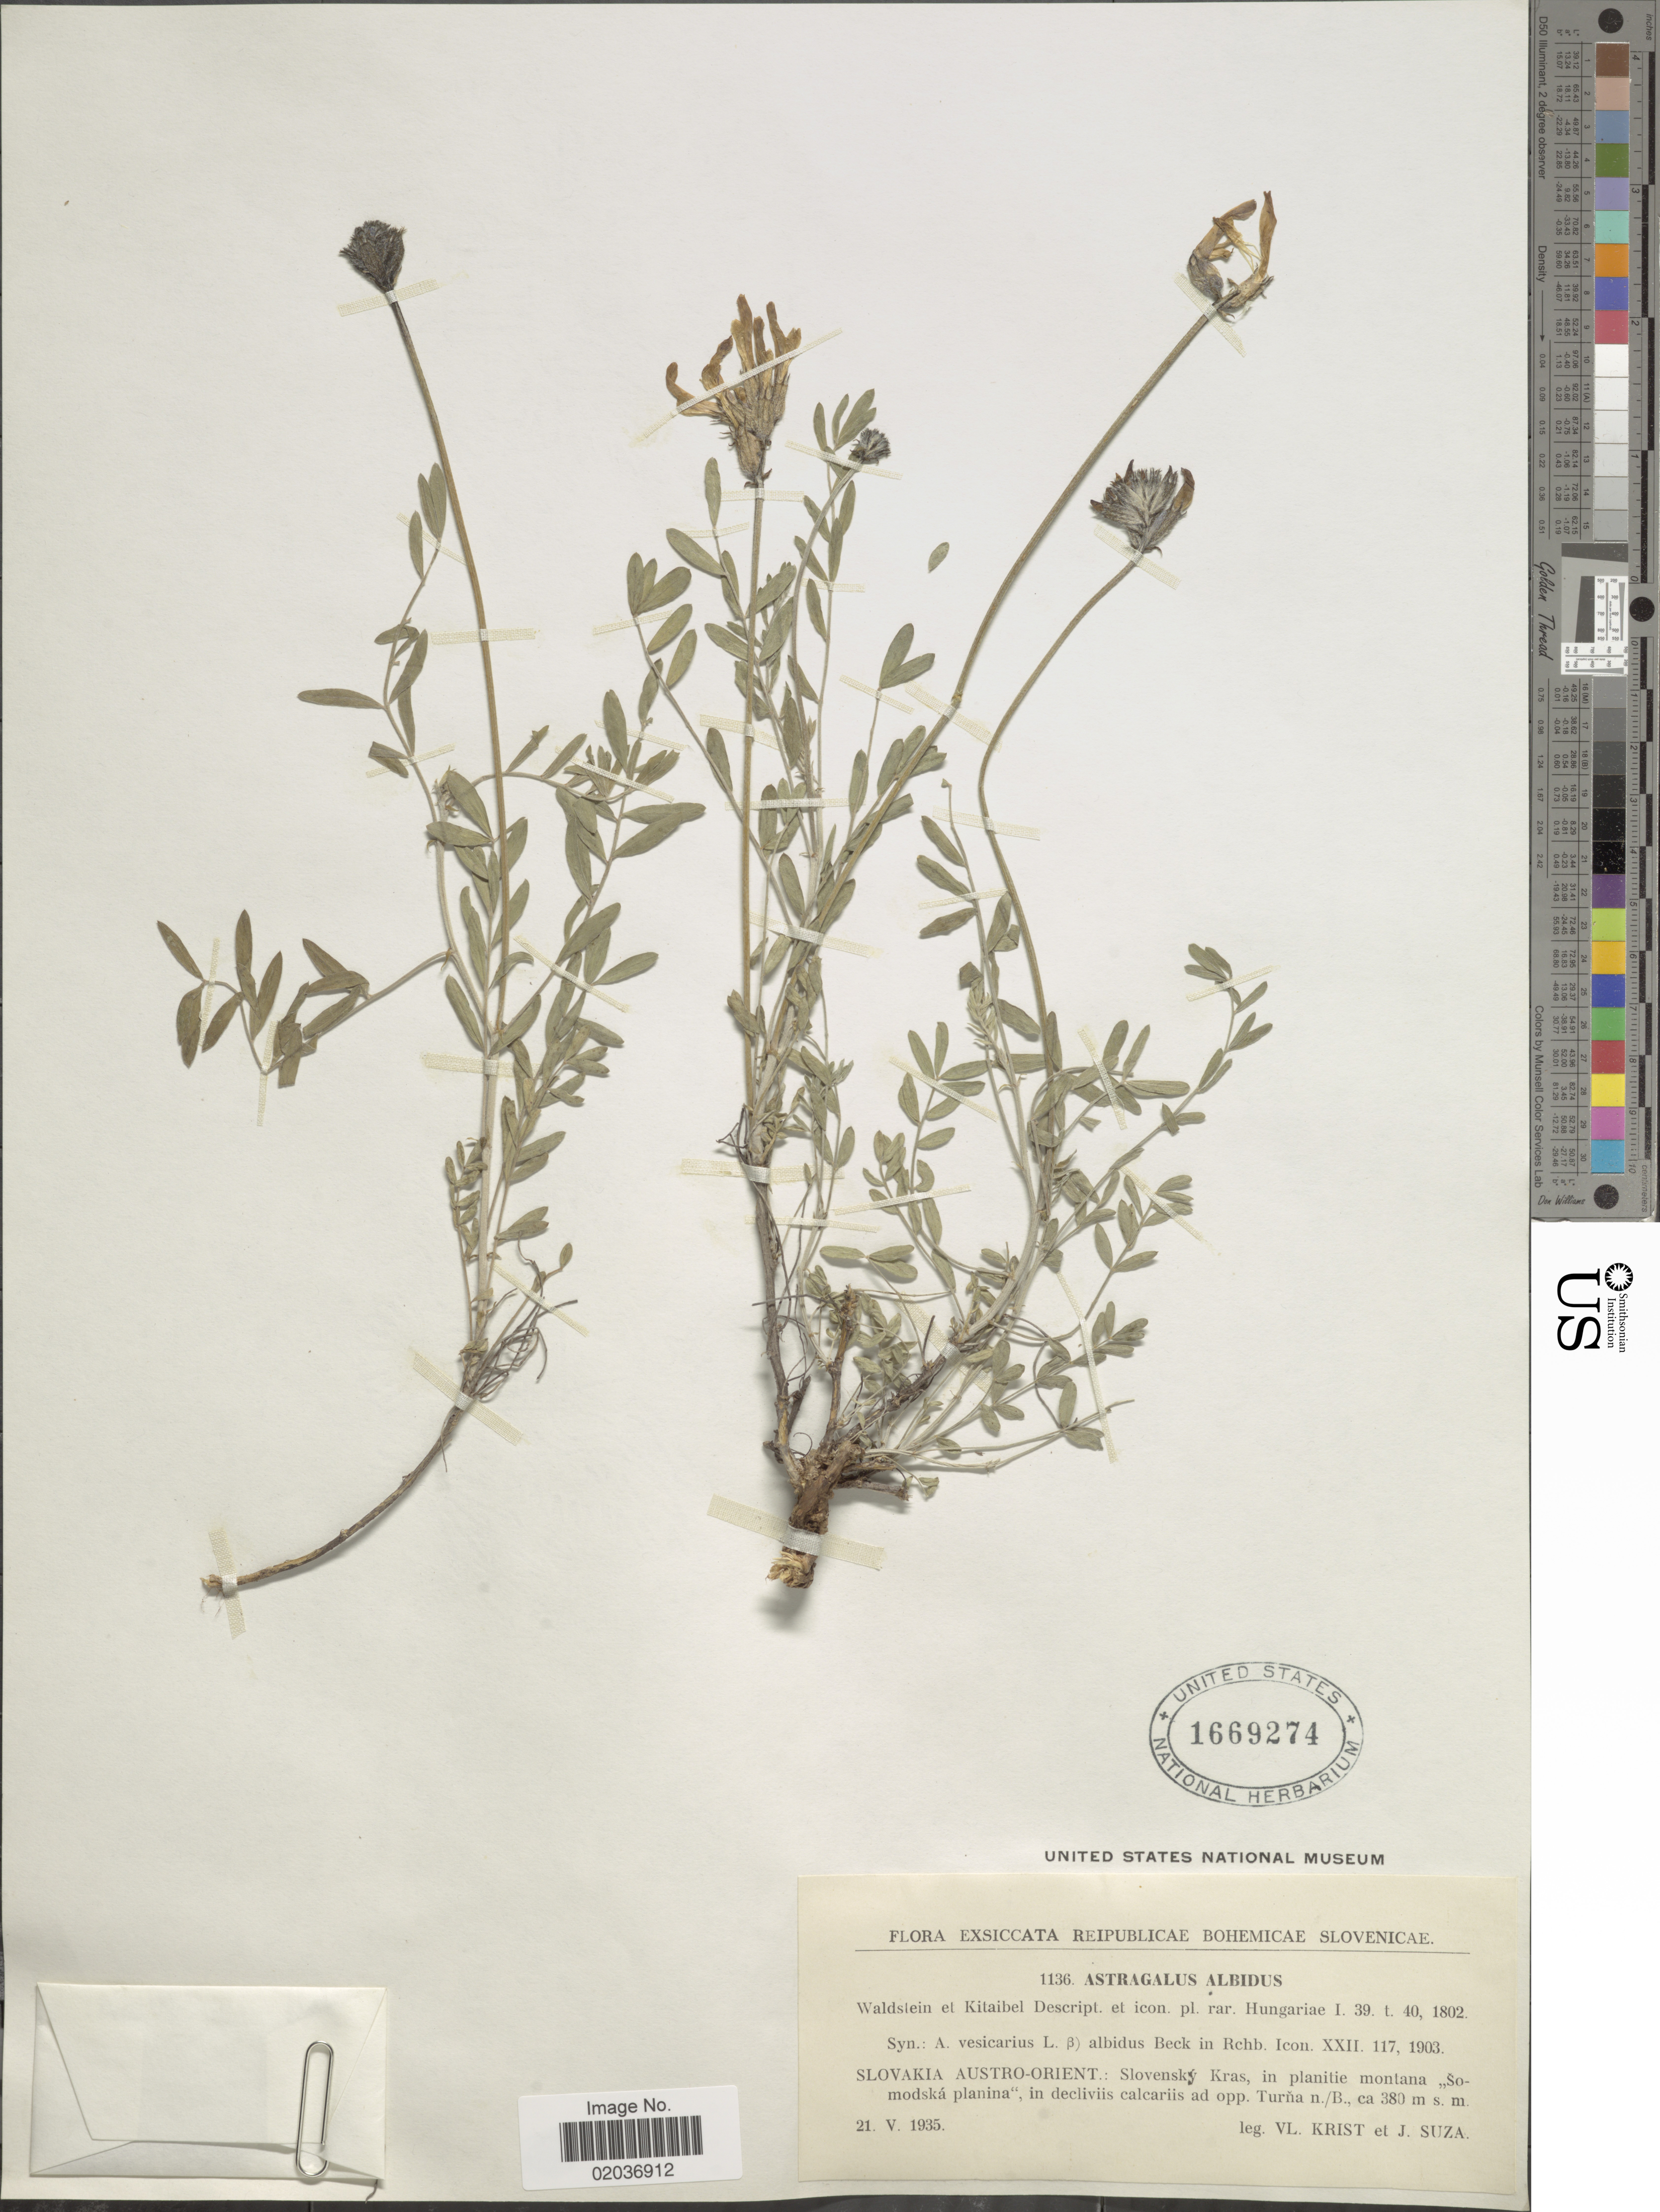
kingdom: Plantae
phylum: Tracheophyta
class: Magnoliopsida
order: Fabales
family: Fabaceae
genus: Astragalus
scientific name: Astragalus albidus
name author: Waldst.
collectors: V. Krist & J. Suza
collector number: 1136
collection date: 1935-05-21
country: Slovakia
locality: Reipublicae Bohemicae Slovenicae. Slovakia Austro-Orient.: Slovensky Kras, in planitie montana Somodská planina, in decliviis calcariis ad opp. Turna n./B.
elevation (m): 380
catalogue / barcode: US 1669274